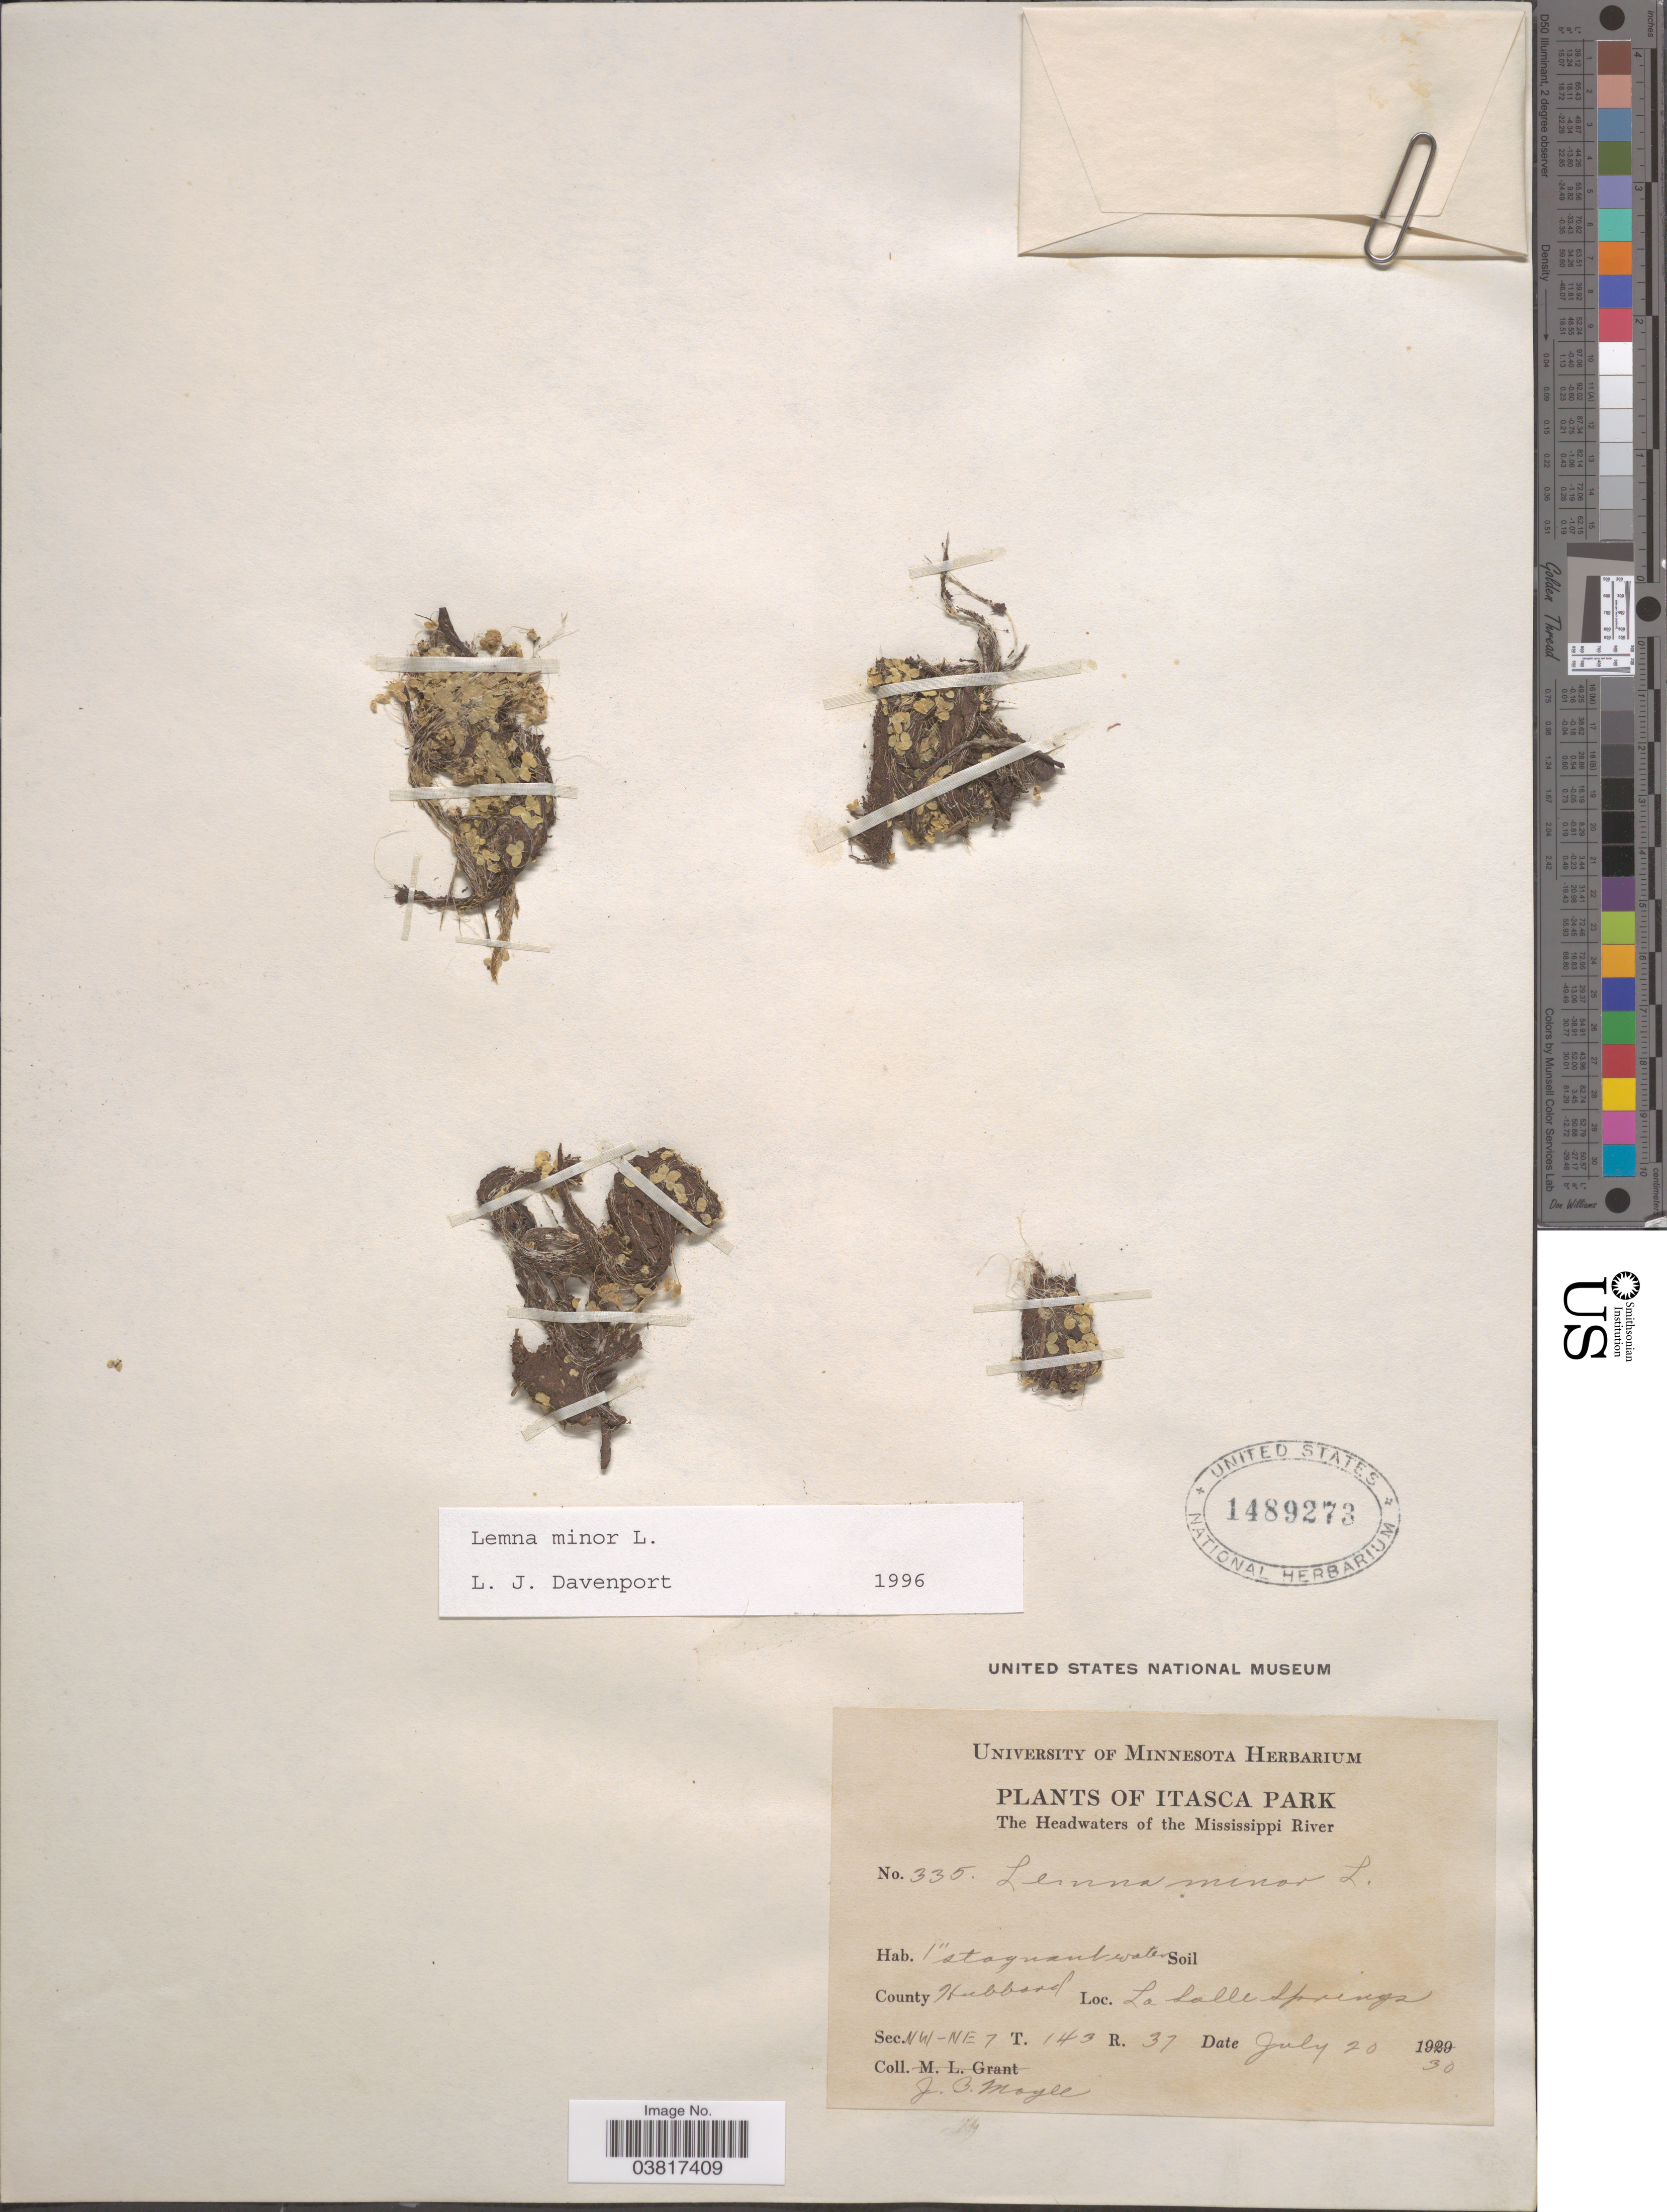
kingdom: Plantae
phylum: Tracheophyta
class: Liliopsida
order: Alismatales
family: Araceae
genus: Lemna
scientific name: Lemna minor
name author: L.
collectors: J. Moyle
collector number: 335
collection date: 1930-07-20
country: United States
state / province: Minnesota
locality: Itasca Park. The Headwaters of the Mississippi River. County Hubbard. La salle Springs. Sec. NW-NE 7 T. 143 R. 37.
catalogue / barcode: US 1489273